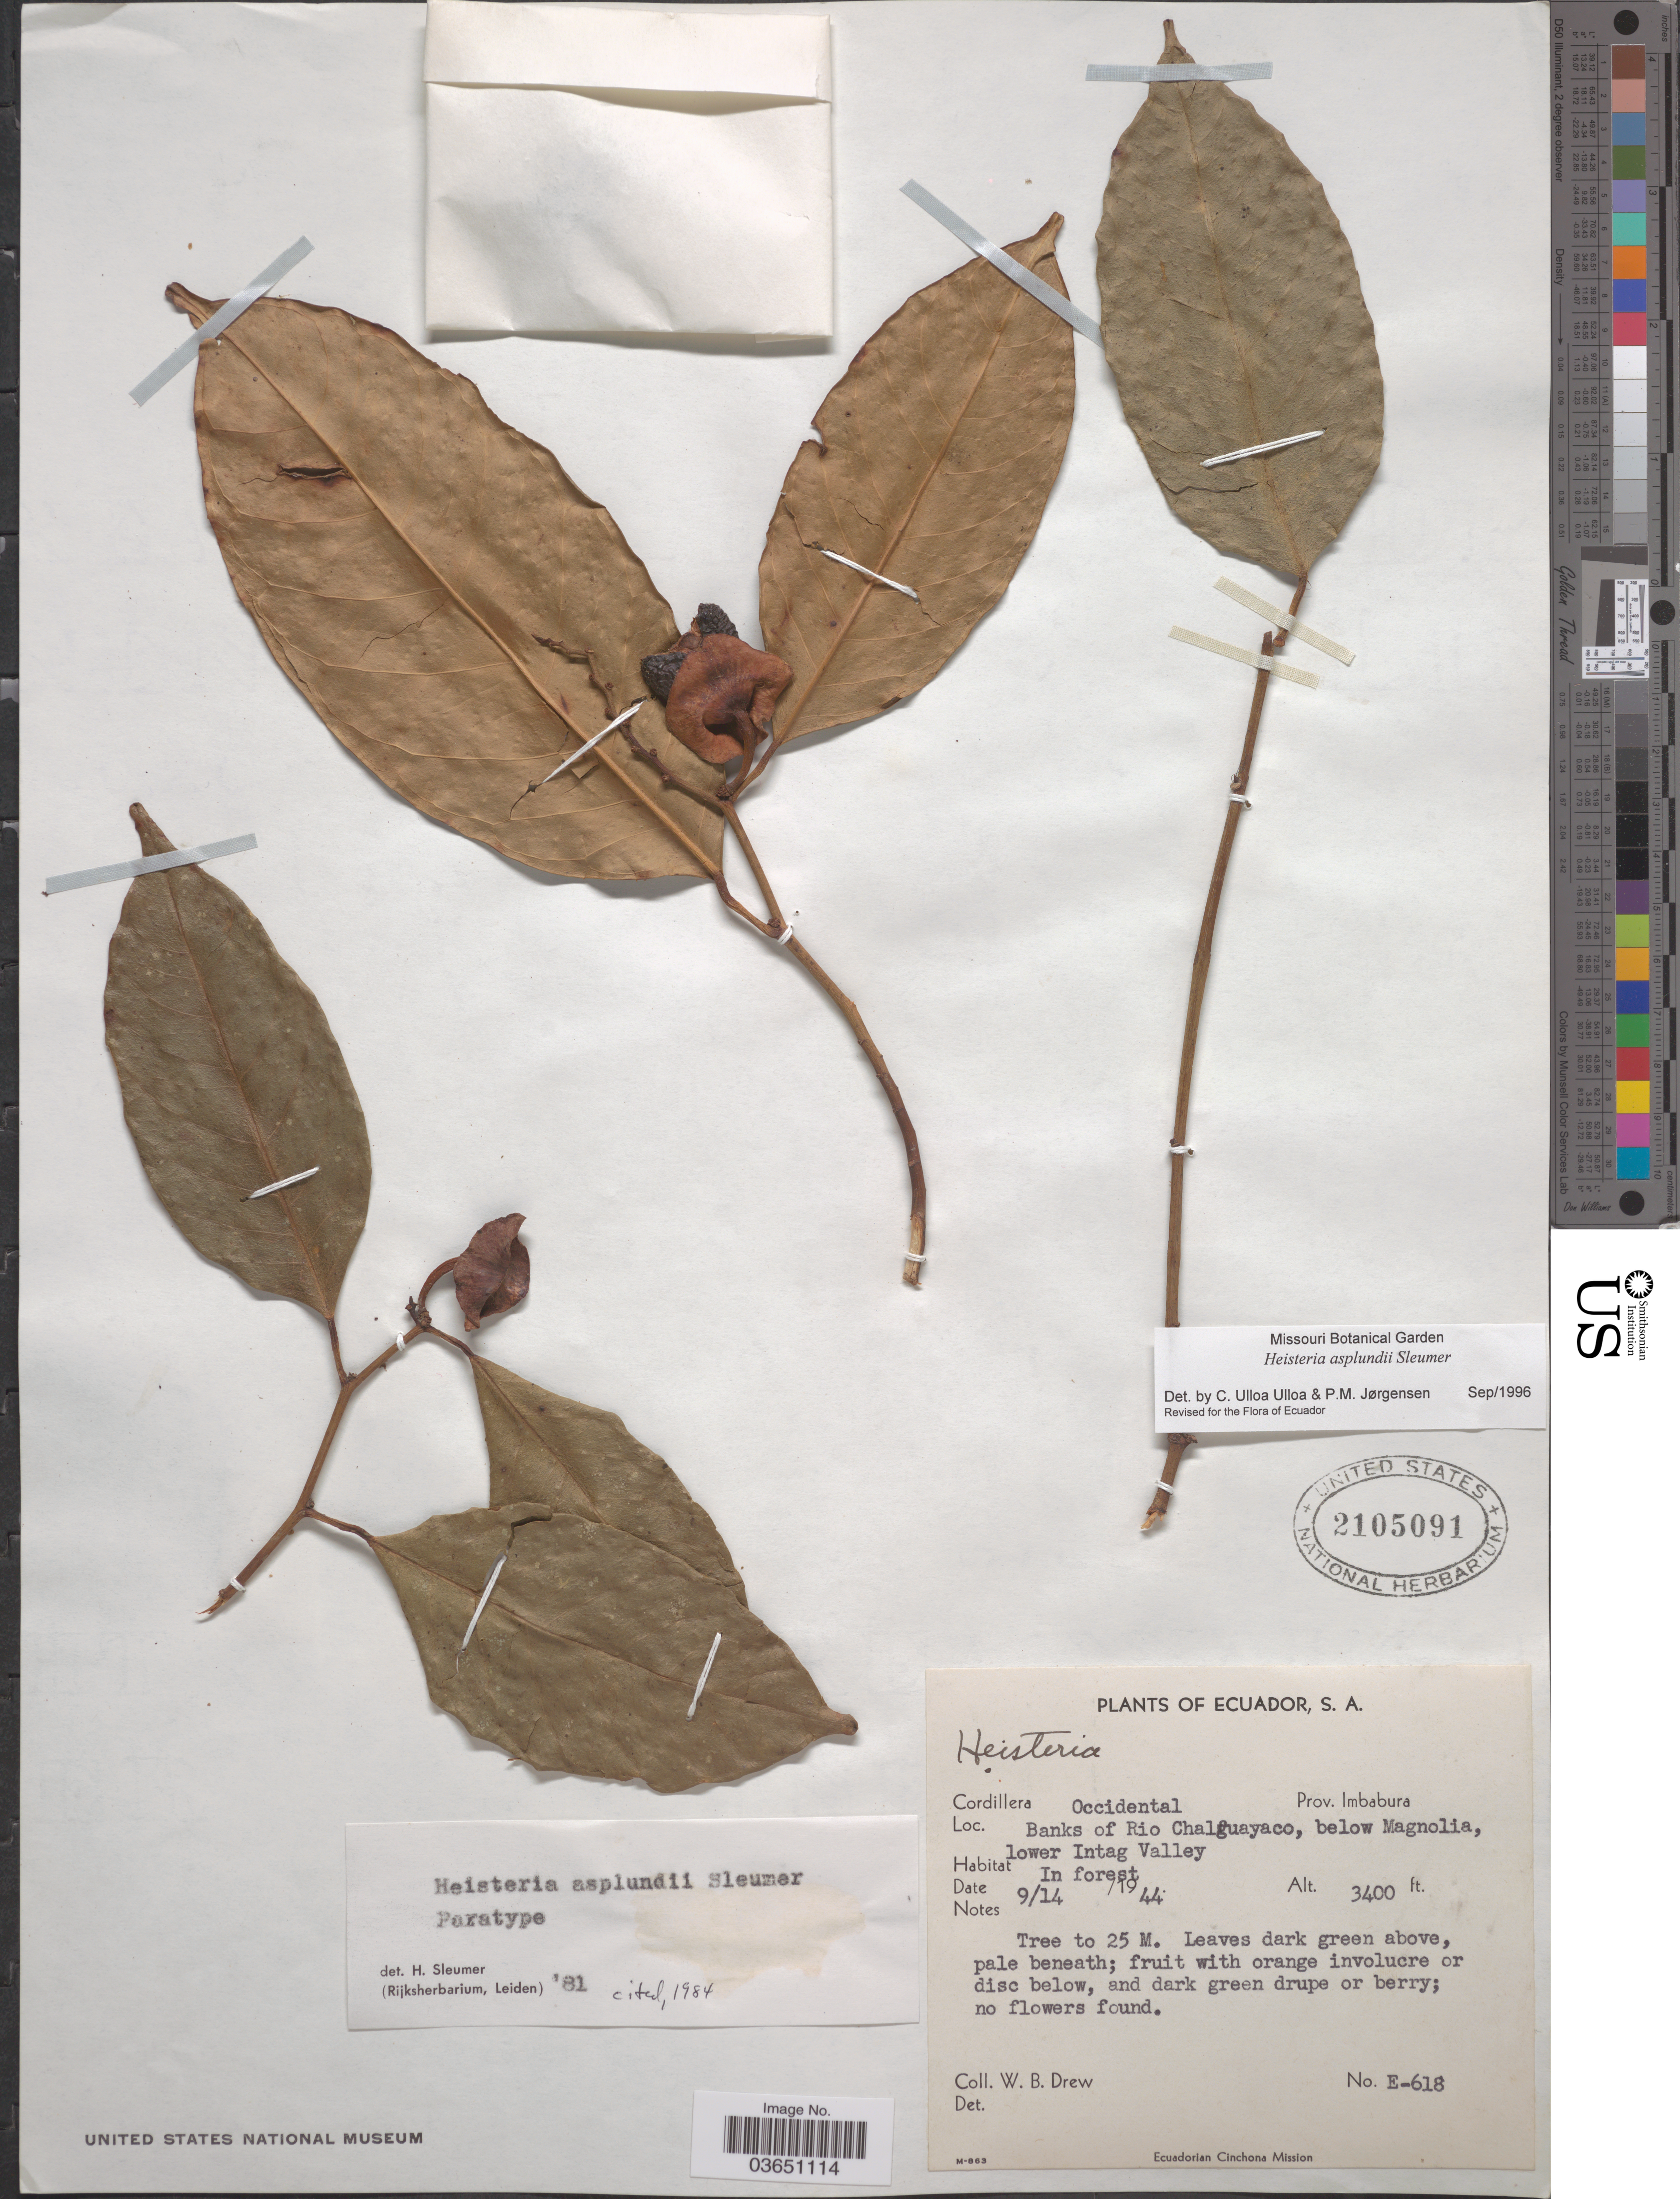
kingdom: Plantae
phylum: Tracheophyta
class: Magnoliopsida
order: Santalales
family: Erythropalaceae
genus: Heisteria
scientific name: Heisteria asplundii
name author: Sleumer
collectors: W. B. Drew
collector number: E-618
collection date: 1944-09-14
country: Ecuador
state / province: Imbabura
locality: Cordillera Occidental. Banks of Rio Chalguayaco, below Magnolia, lower Intag Valley.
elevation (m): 1036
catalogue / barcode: US 2105091